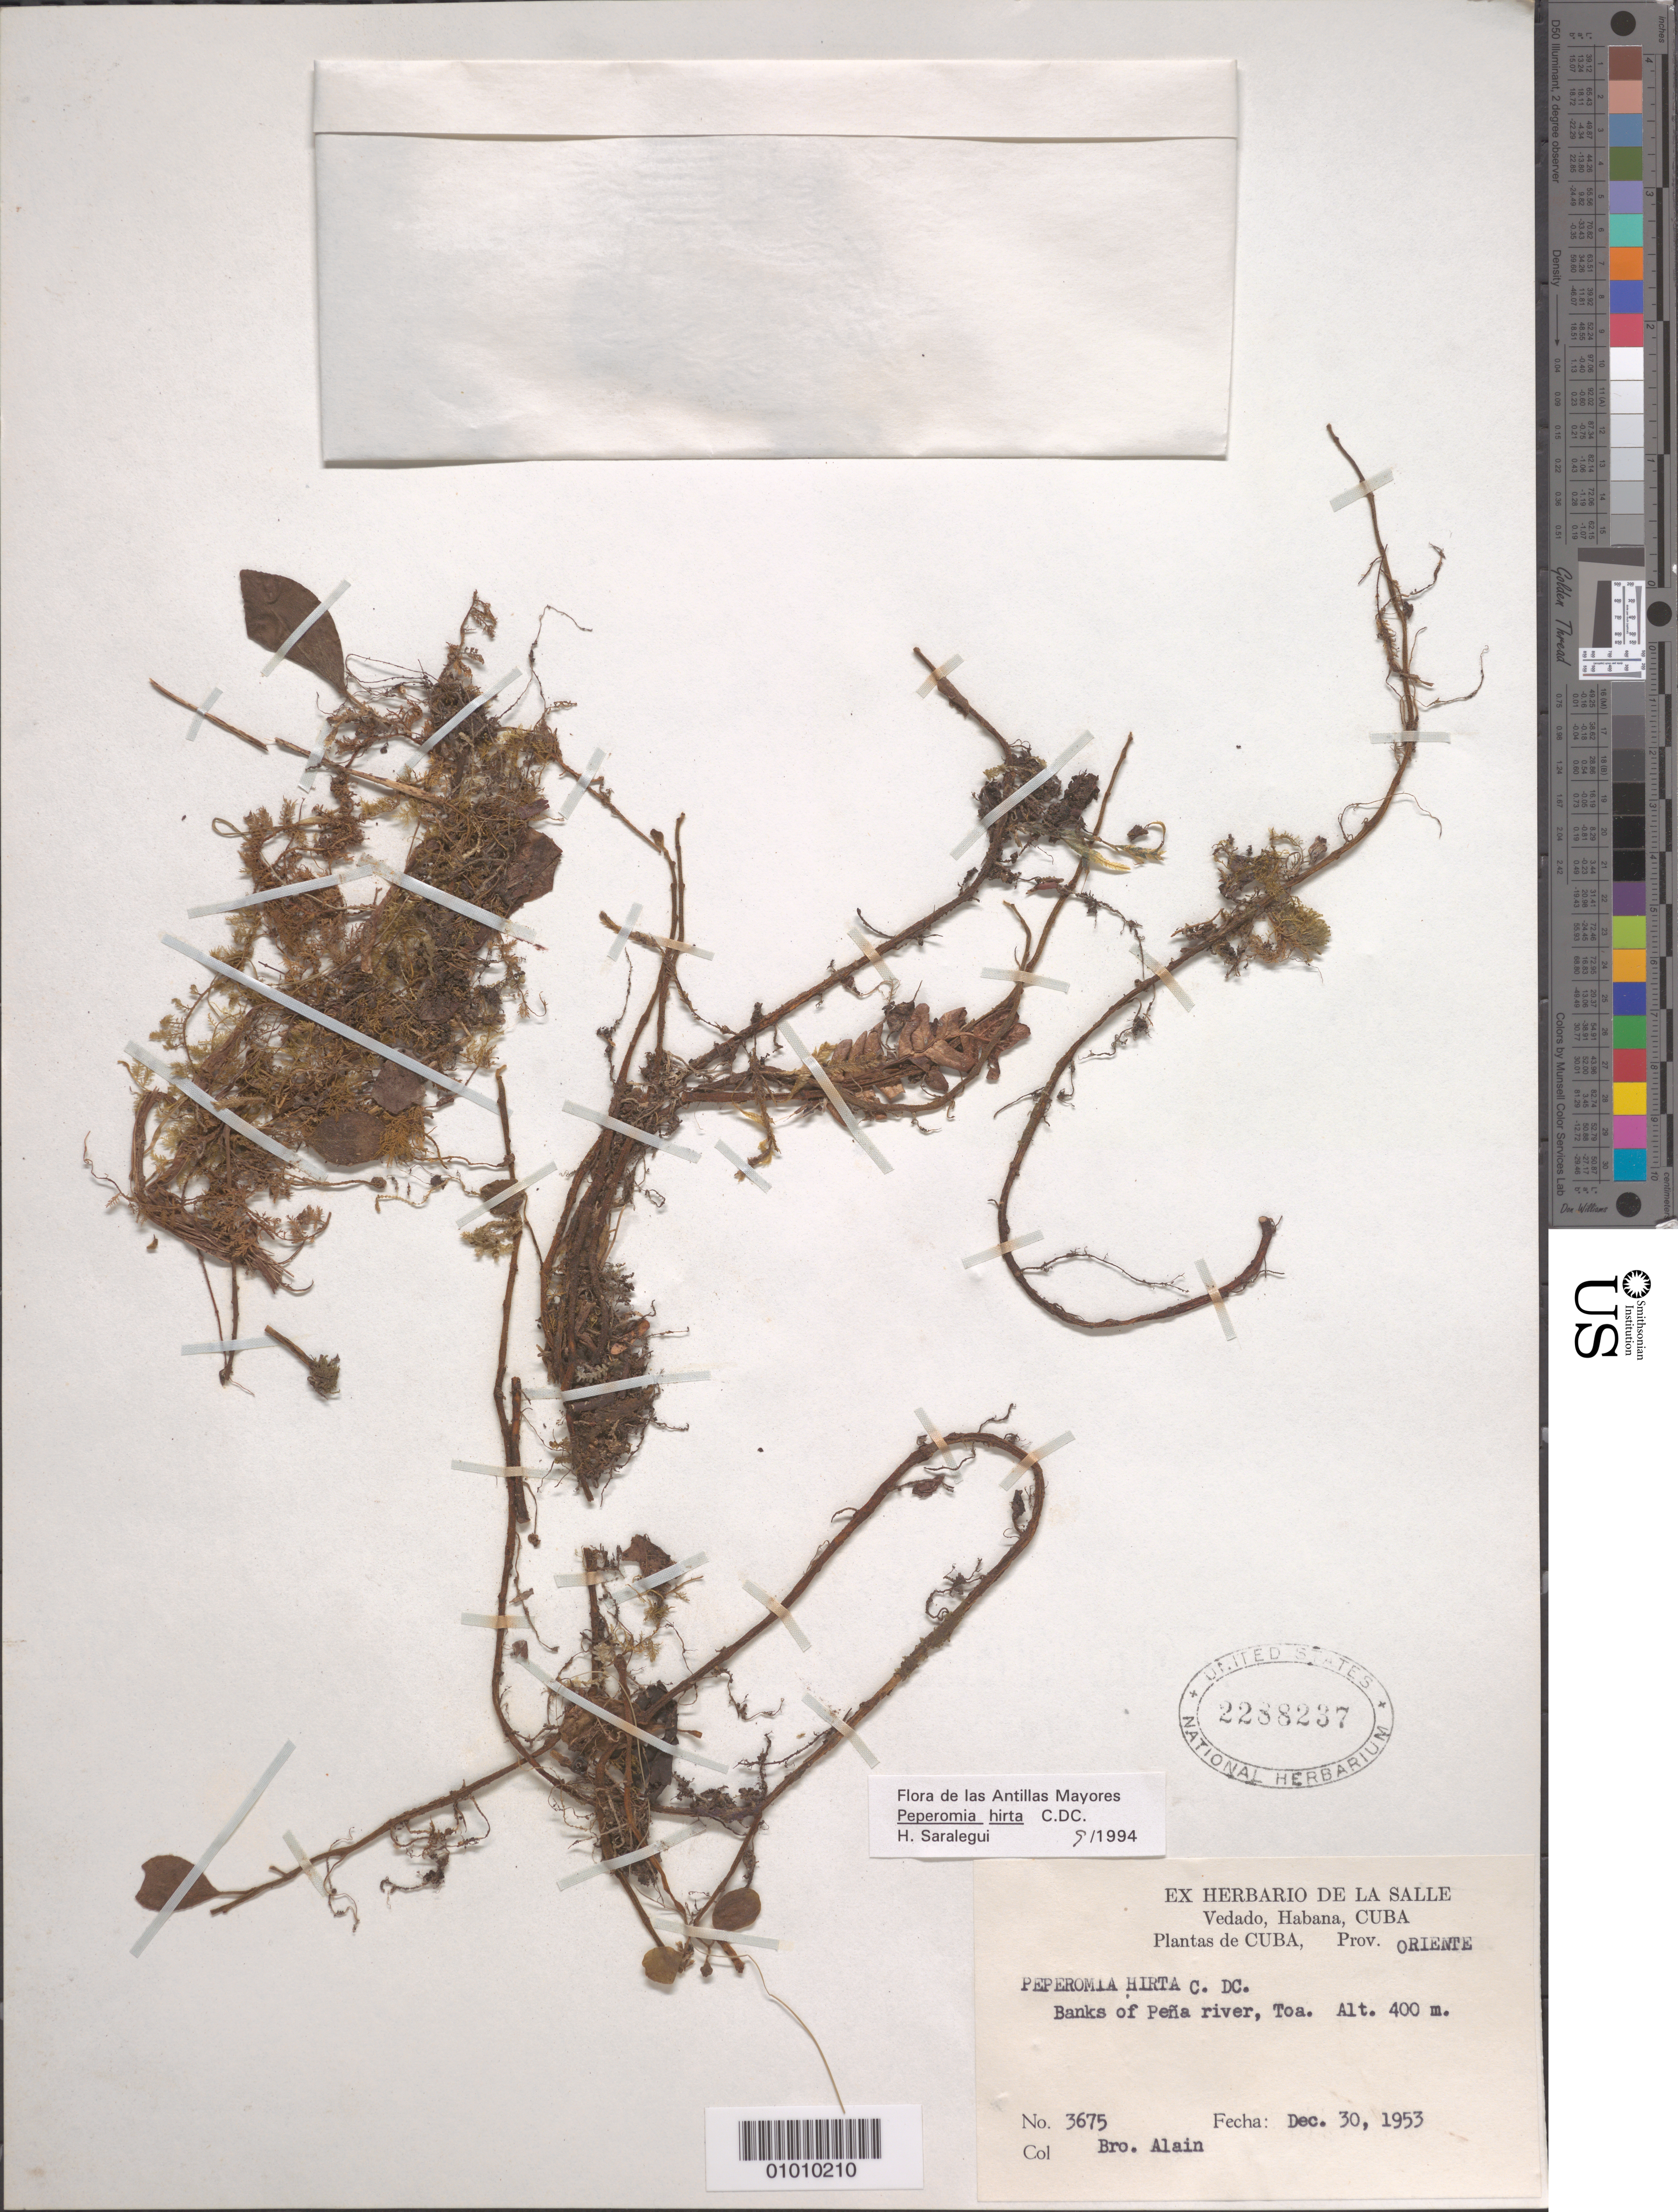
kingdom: Plantae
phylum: Tracheophyta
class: Magnoliopsida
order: Piperales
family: Piperaceae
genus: Peperomia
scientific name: Peperomia hirta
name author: C. DC.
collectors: A. H. Liogier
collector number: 3675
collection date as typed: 30 Dec 1953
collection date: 1953-12-30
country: Cuba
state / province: Oriente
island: Cuba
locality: Banks of Pena River, Toa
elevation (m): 400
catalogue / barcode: US 2288237